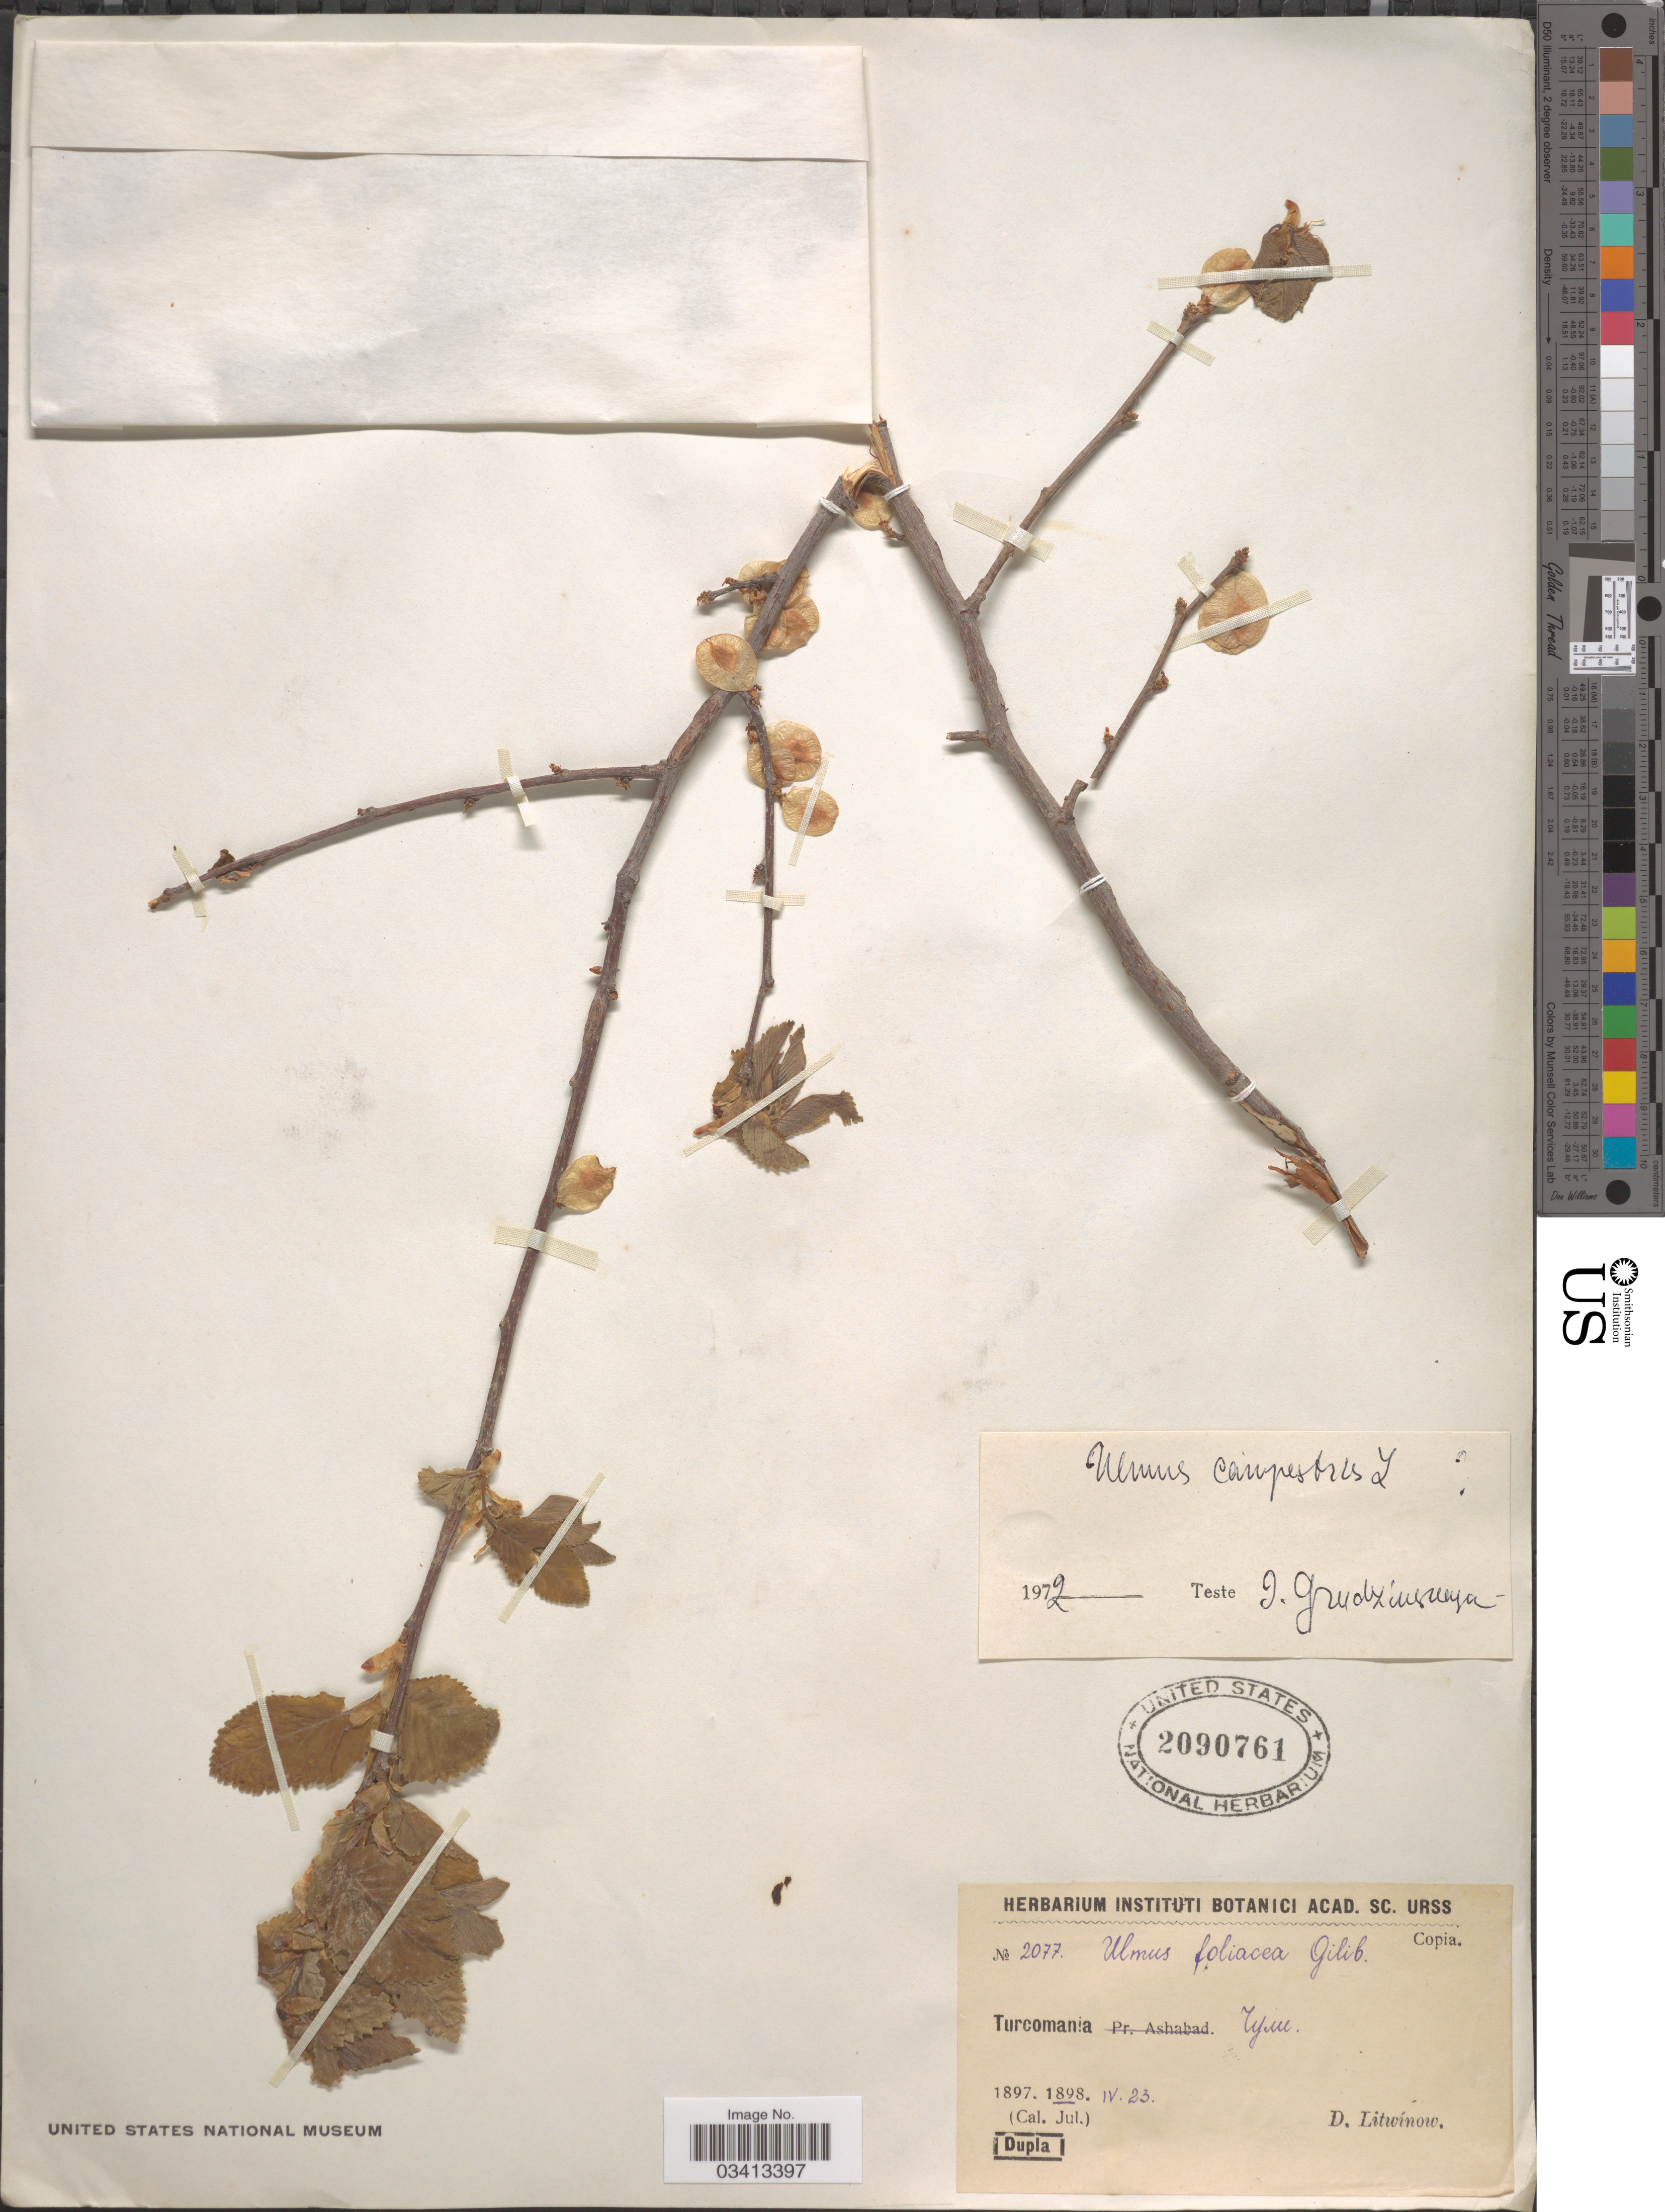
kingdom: Plantae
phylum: Tracheophyta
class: Magnoliopsida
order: Rosales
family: Ulmaceae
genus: Ulmus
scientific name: Ulmus glabra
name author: Huds.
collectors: D. Litwinow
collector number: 2077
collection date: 1898-04-23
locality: Turcomania. Tym [interpreted].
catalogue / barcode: US 2090761